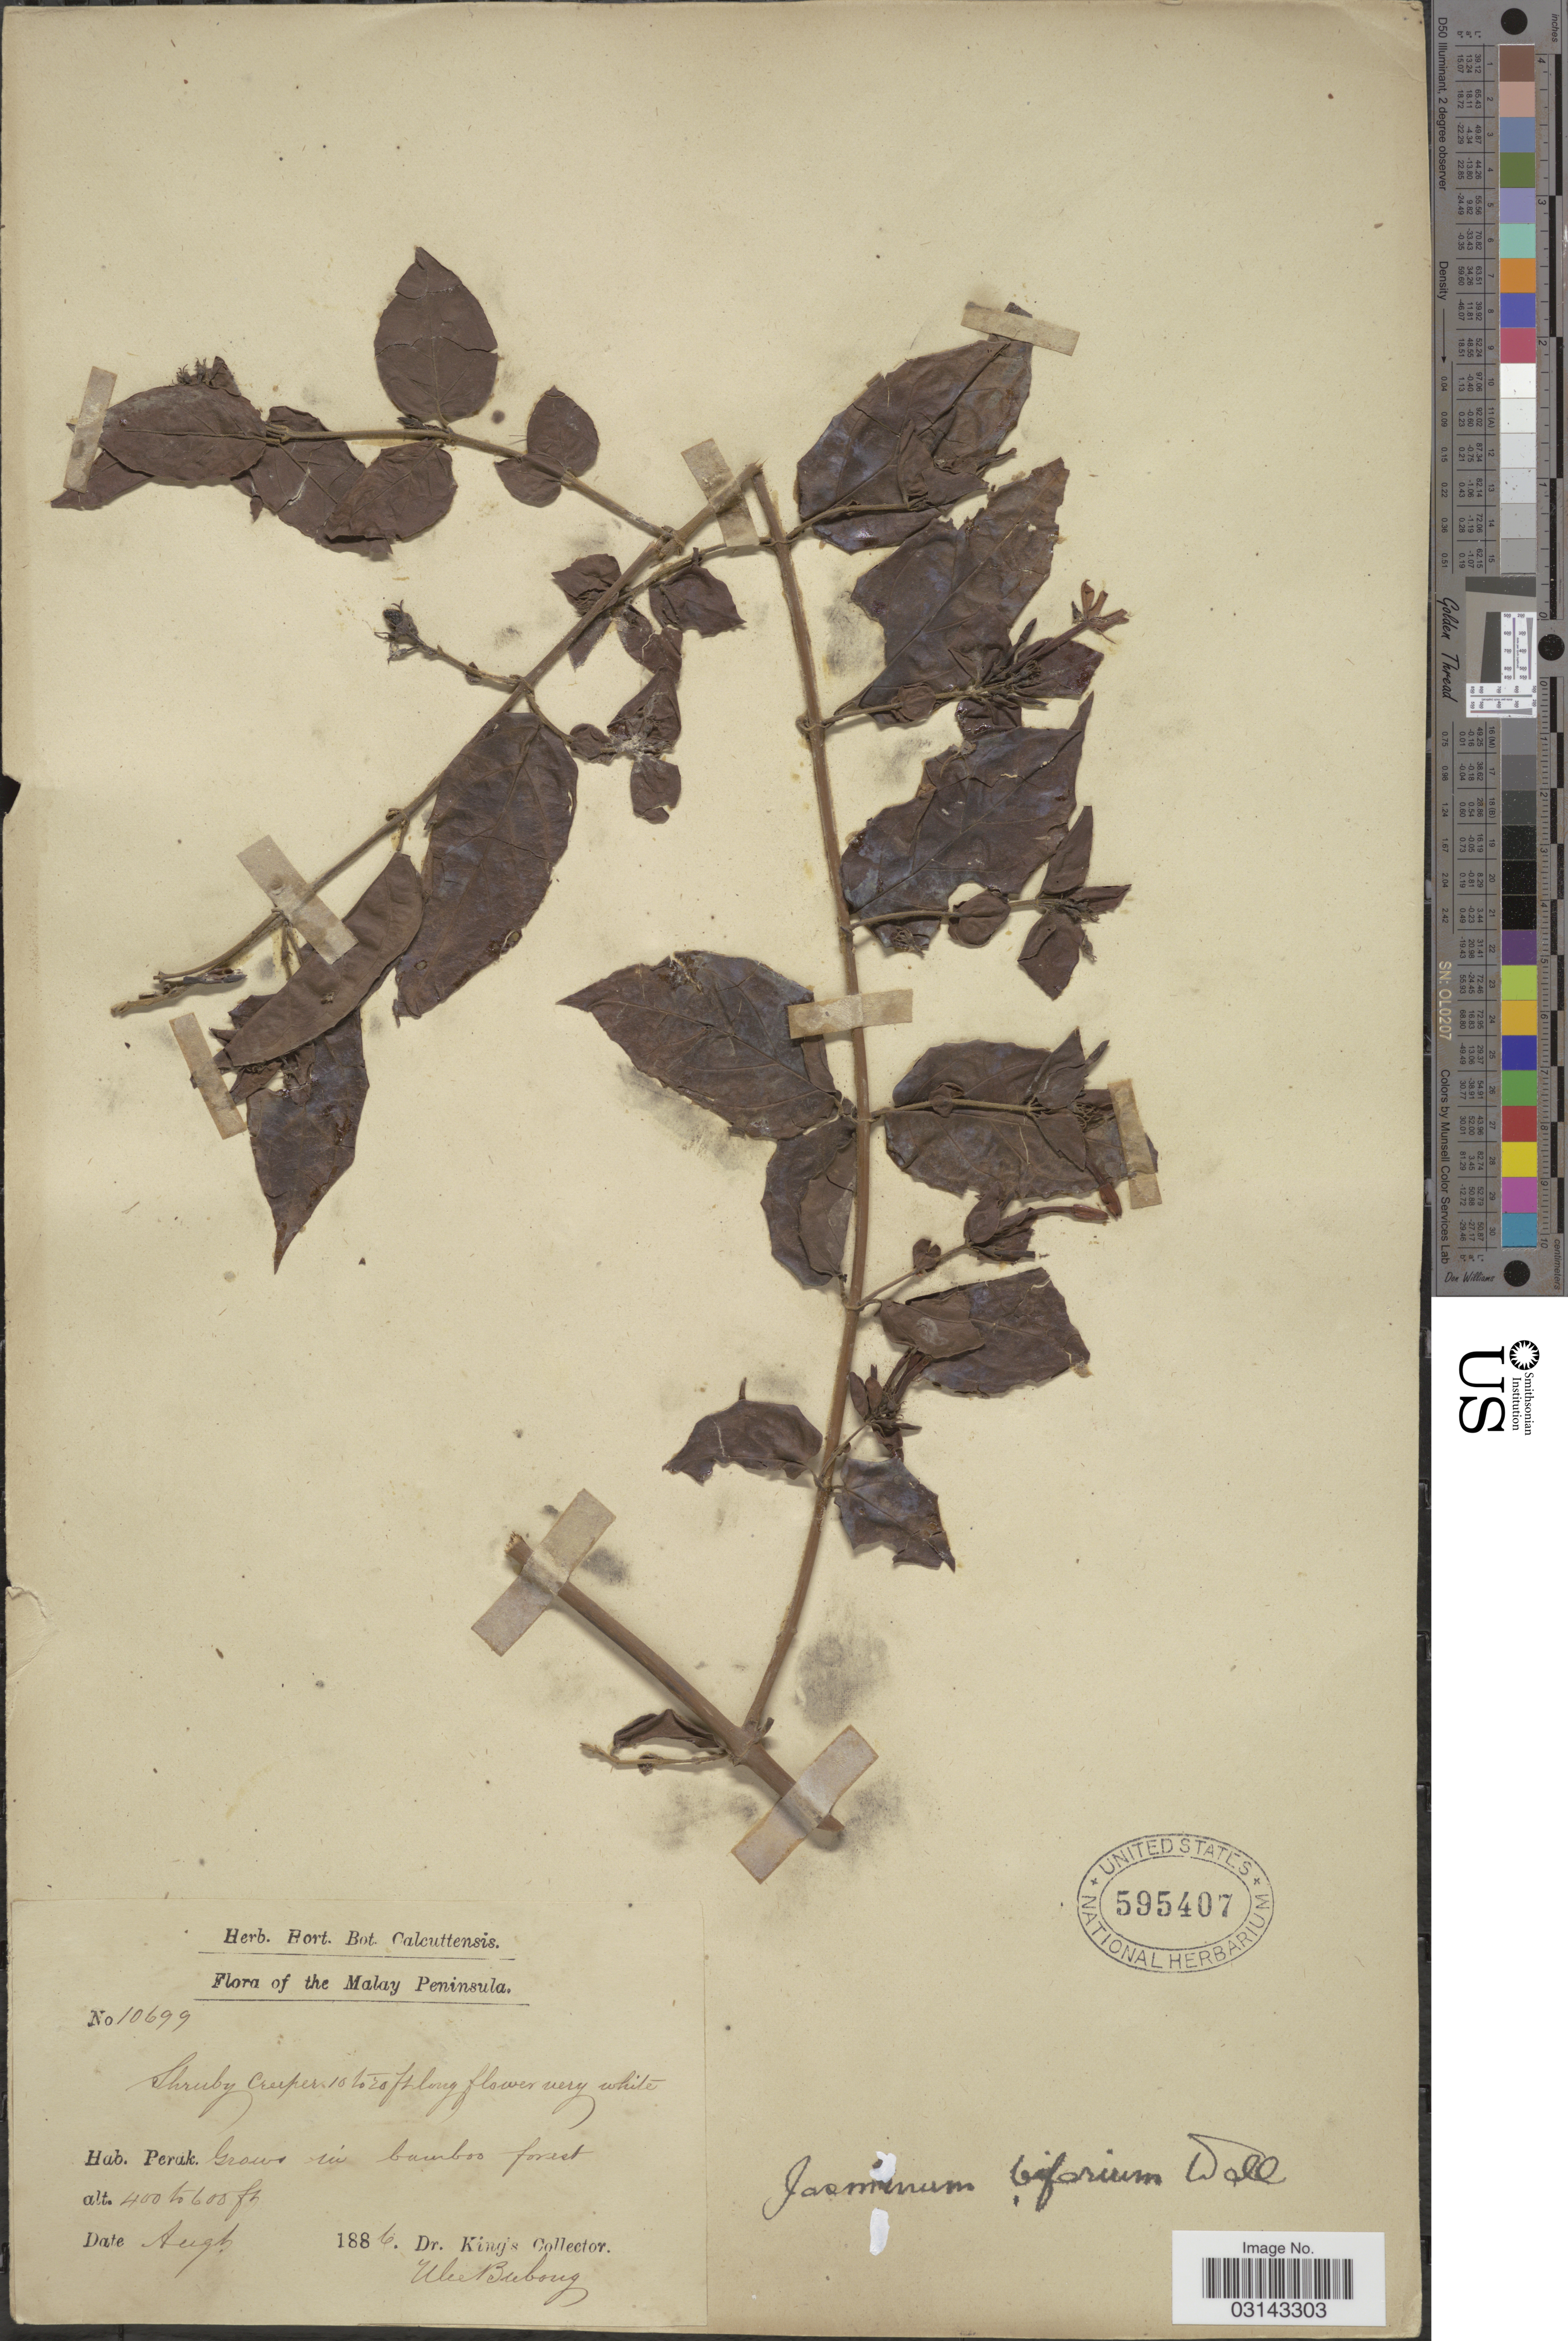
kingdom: Plantae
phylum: Tracheophyta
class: Magnoliopsida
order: Lamiales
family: Oleaceae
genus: Jasminum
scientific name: Jasminum elongatum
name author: (P.J. Bergius) Willd.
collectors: Dr. King's collector & U. Buboug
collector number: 10699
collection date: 1886-08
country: Malaysia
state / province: Perak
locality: Malay Peninsula.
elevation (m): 122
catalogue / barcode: US 595407